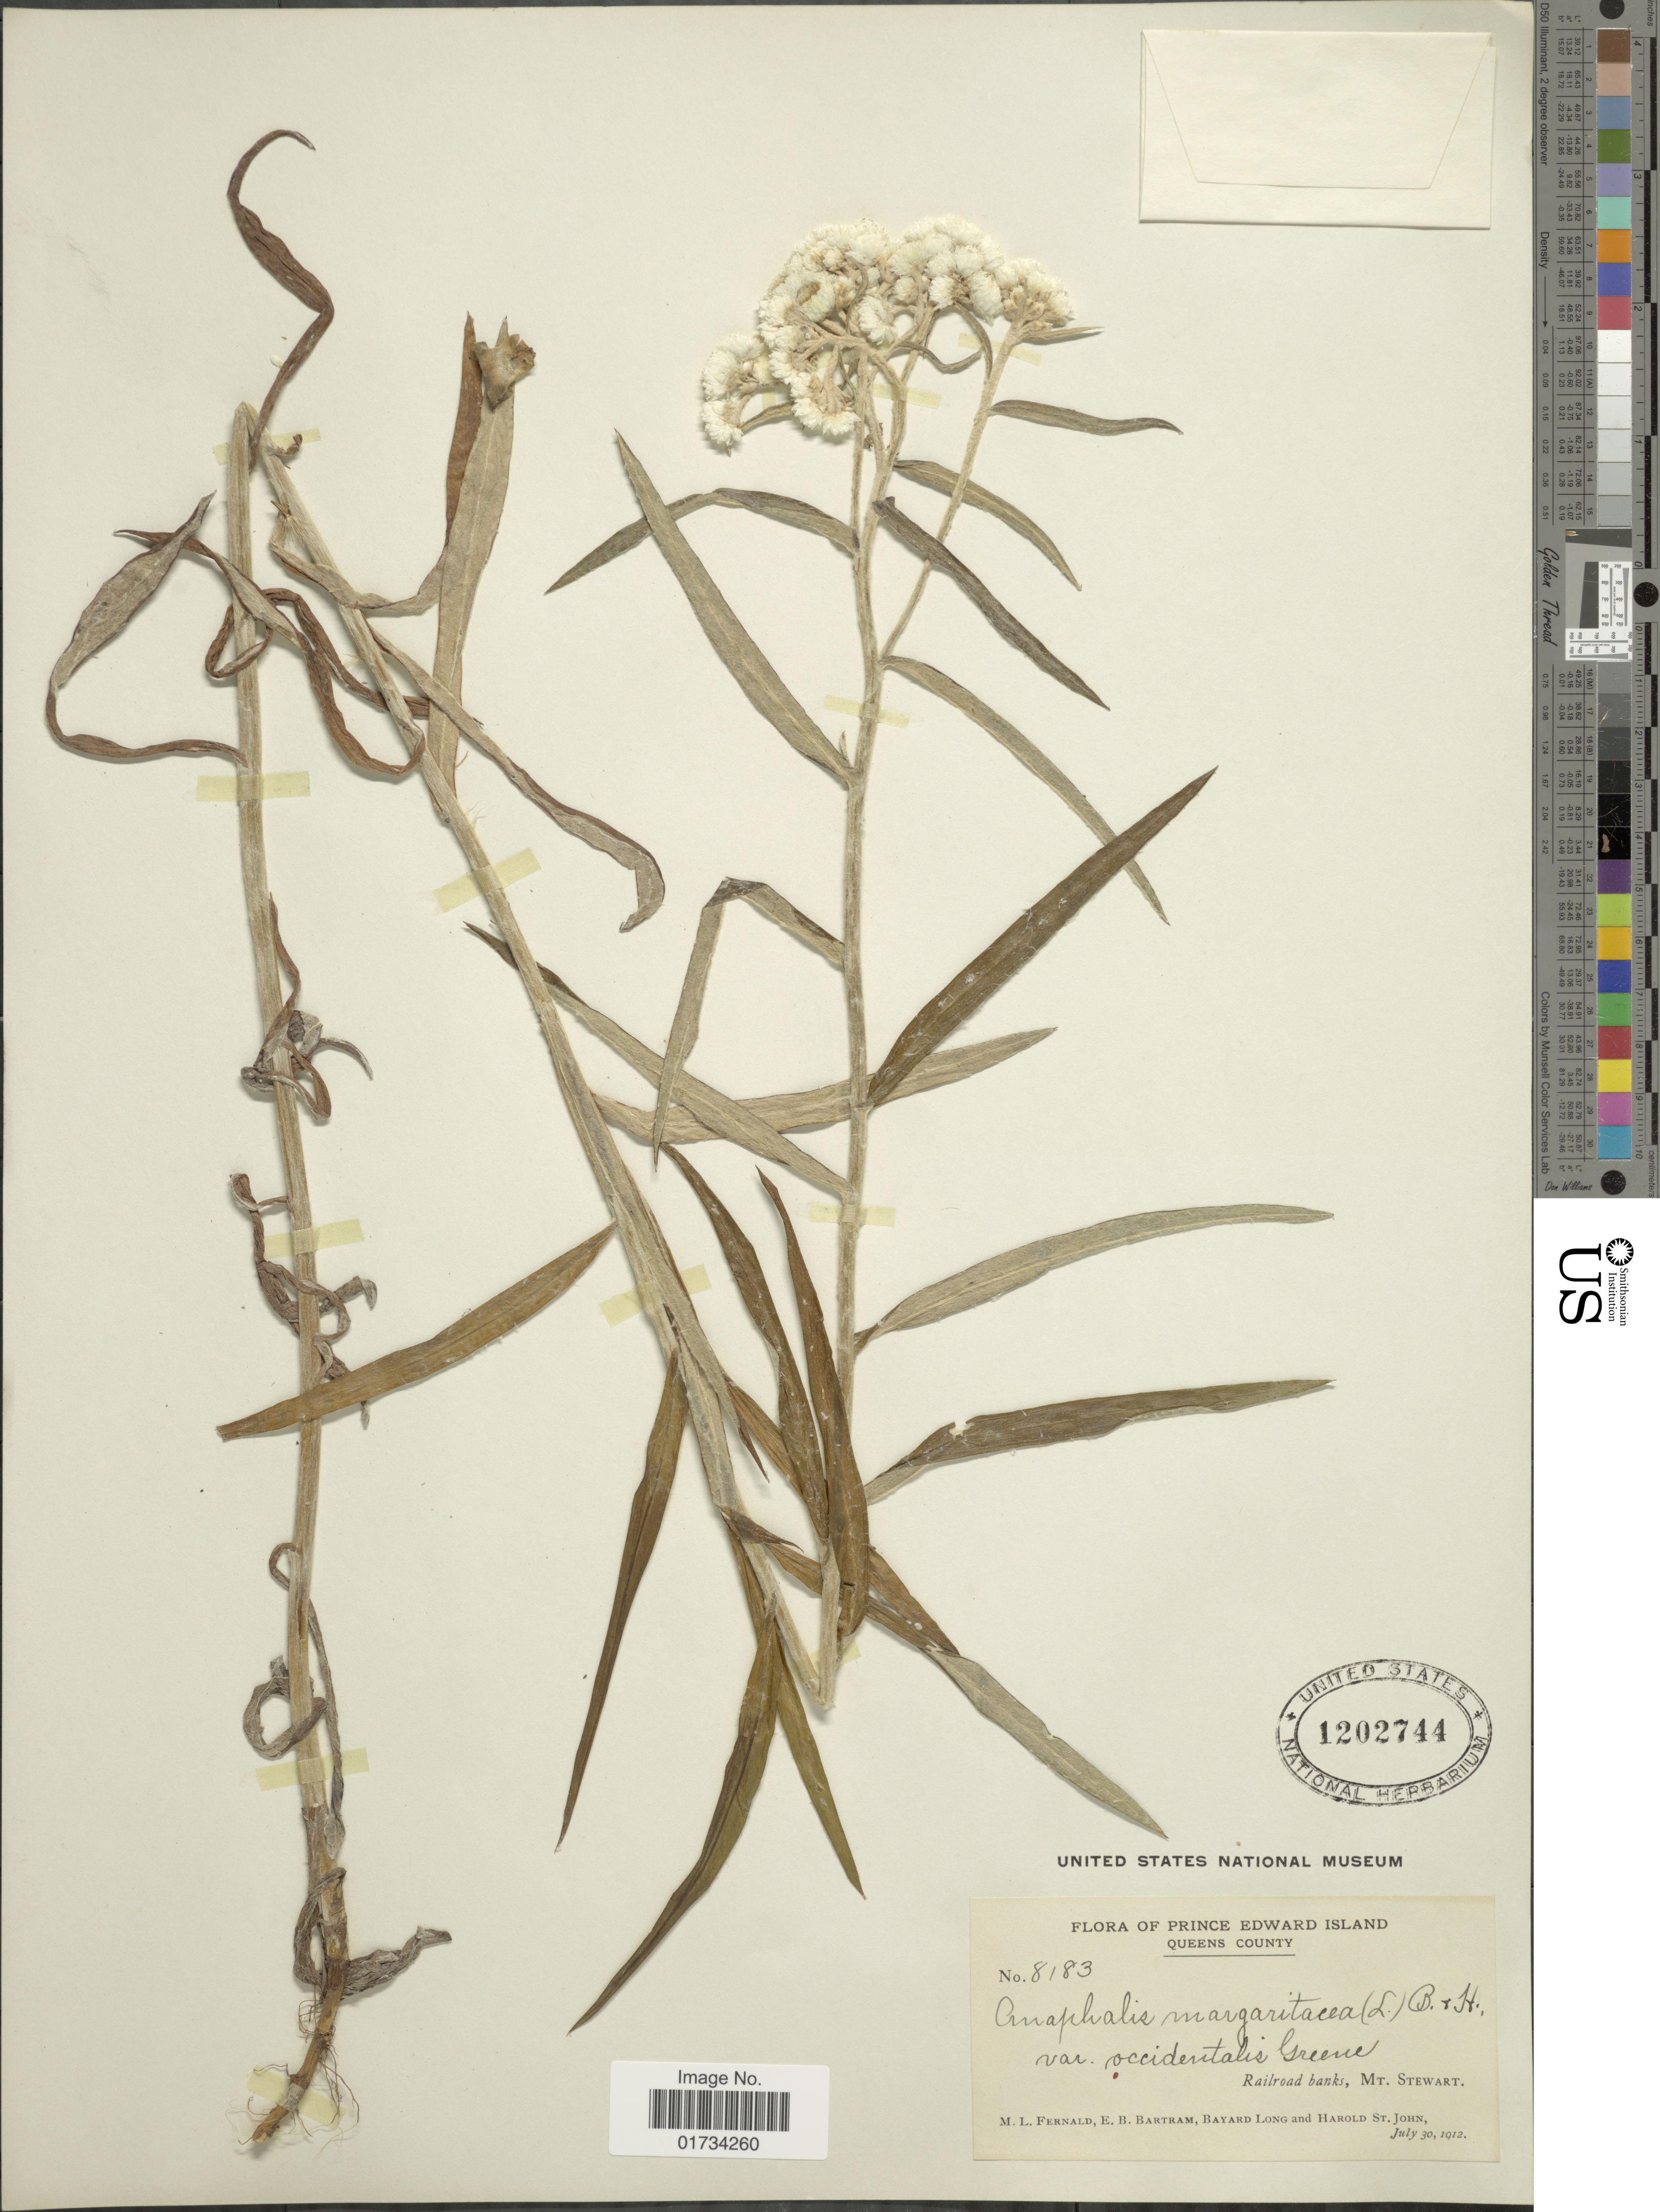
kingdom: Plantae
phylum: Tracheophyta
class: Magnoliopsida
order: Asterales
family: Asteraceae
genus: Anaphalis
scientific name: Anaphalis margaritacea var. occidentalis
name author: Greene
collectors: M. L. Fernald, E. B. Bartram, B. Long & H. St. John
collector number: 8183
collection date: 1912-07-30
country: Canada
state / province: Prince Edward Island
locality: Queens County, Railroad banks, Mt. Stewart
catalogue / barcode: US 1202744